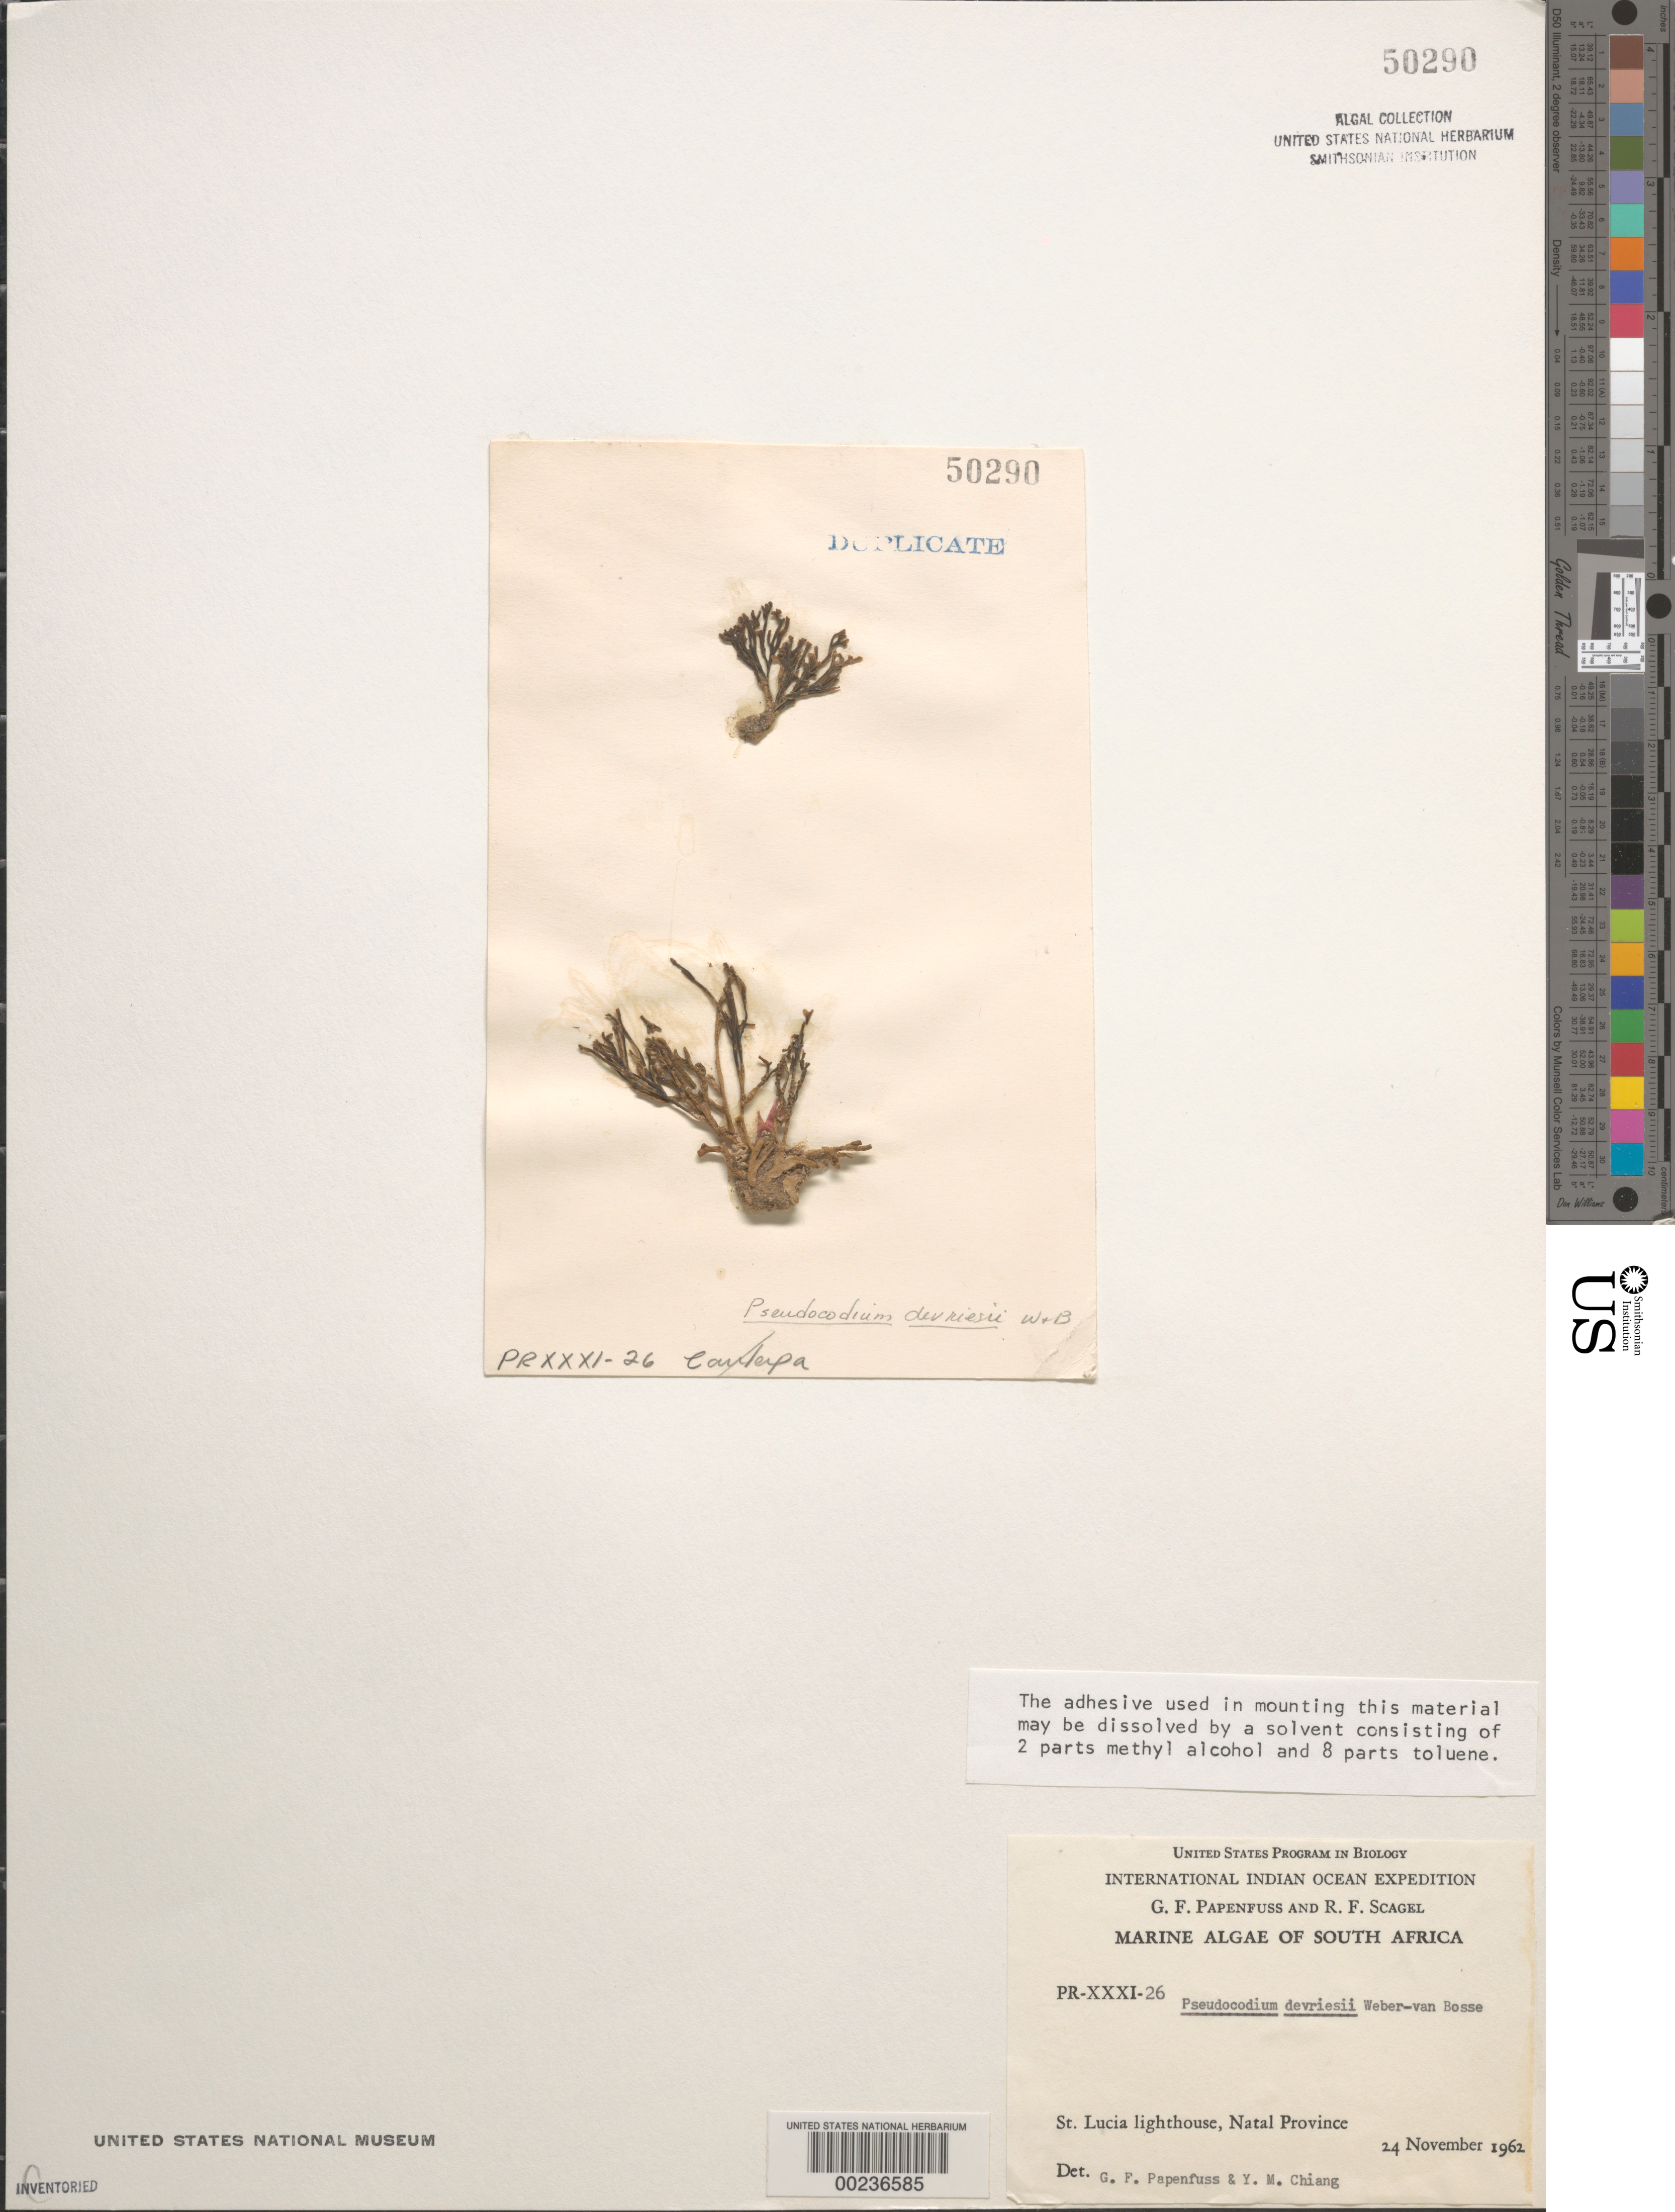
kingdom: Plantae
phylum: Chlorophyta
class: Ulvophyceae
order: Bryopsidales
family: Pseudocodiaceae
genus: Pseudocodium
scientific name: Pseudocodium de-vriesii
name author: Weber Bosse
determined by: Papenfuss, G. F.; Chiang, Y. M.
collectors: G. Papenfuss & R. F. Scagel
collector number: PR-XXXIi-26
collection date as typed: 24 Nov 1962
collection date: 1962-11-24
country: South Africa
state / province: KwaZulu-Natal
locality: St. Lucia lighthouse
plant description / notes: International Indian Ocean Expedition, 1962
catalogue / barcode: US 50290